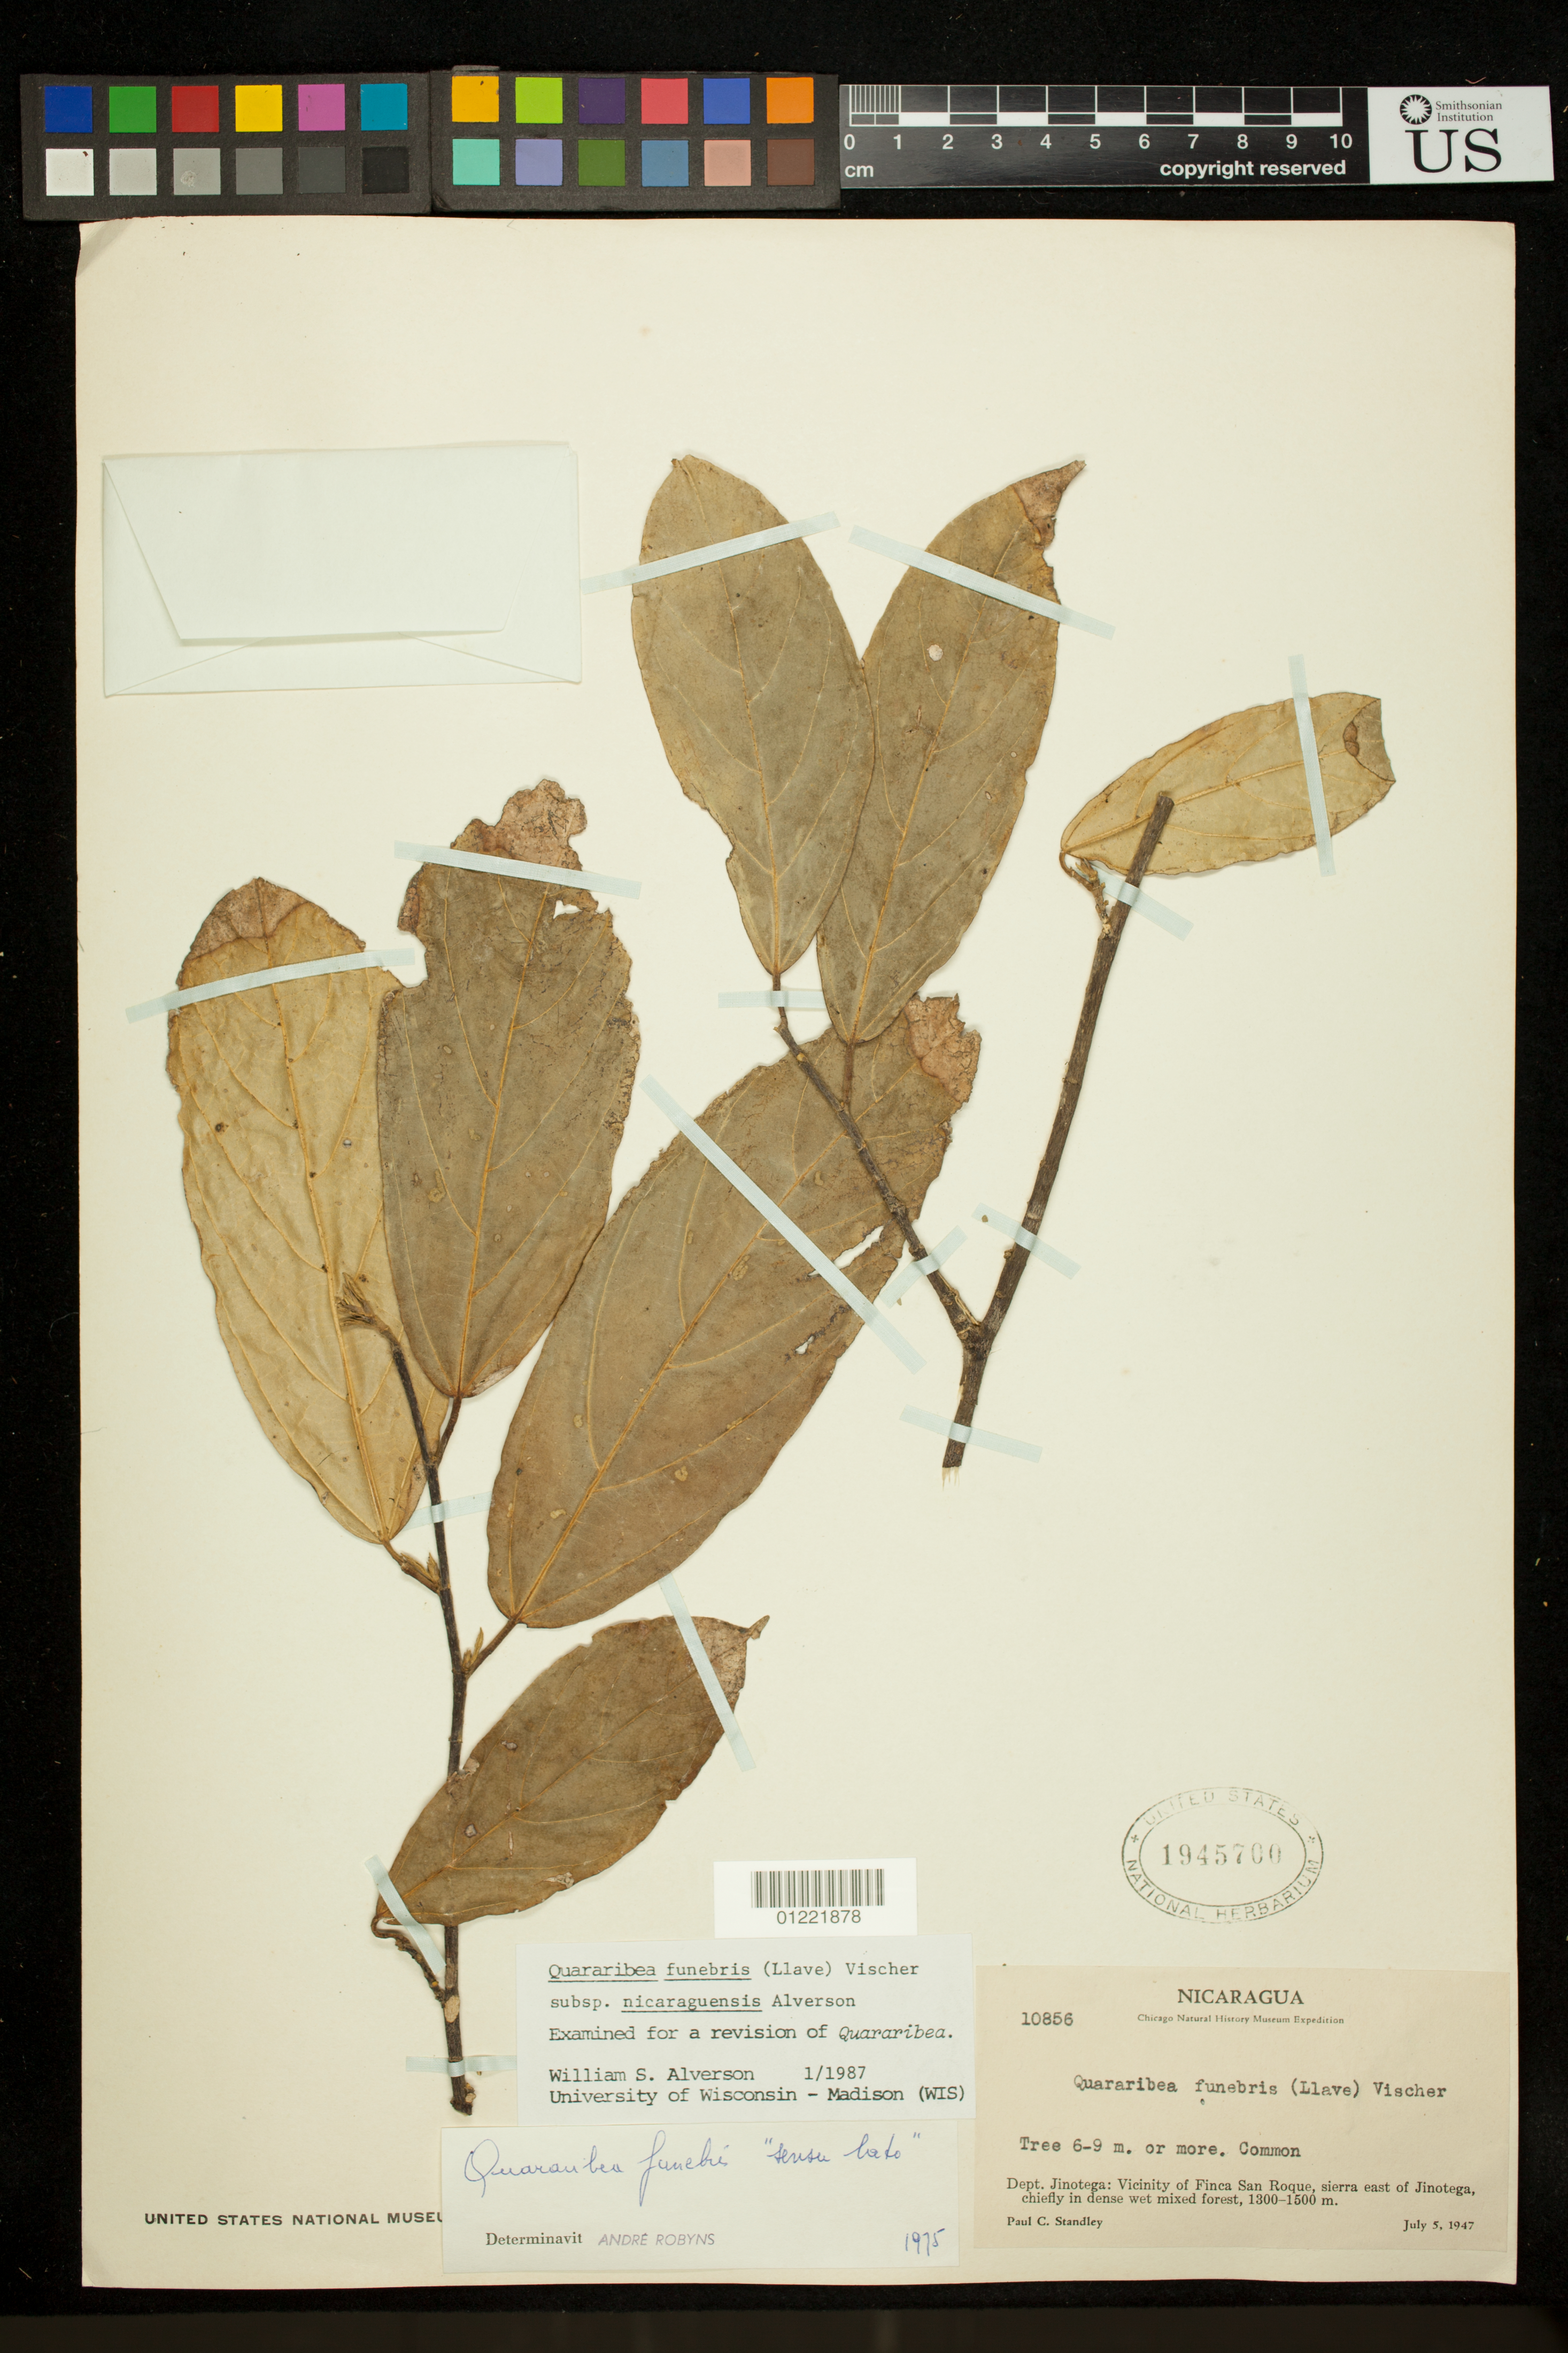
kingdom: Plantae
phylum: Tracheophyta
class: Magnoliopsida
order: Malvales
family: Malvaceae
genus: Quararibea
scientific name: Quararibea funebris subsp. nicaraguensis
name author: W.S. Alverson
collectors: P. C. Standley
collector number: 10856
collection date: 1947-07-05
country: Nicaragua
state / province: Jinotega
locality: Vicinity of Finca San Roque, sierra E of Jinotega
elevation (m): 1300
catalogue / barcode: US 1945700